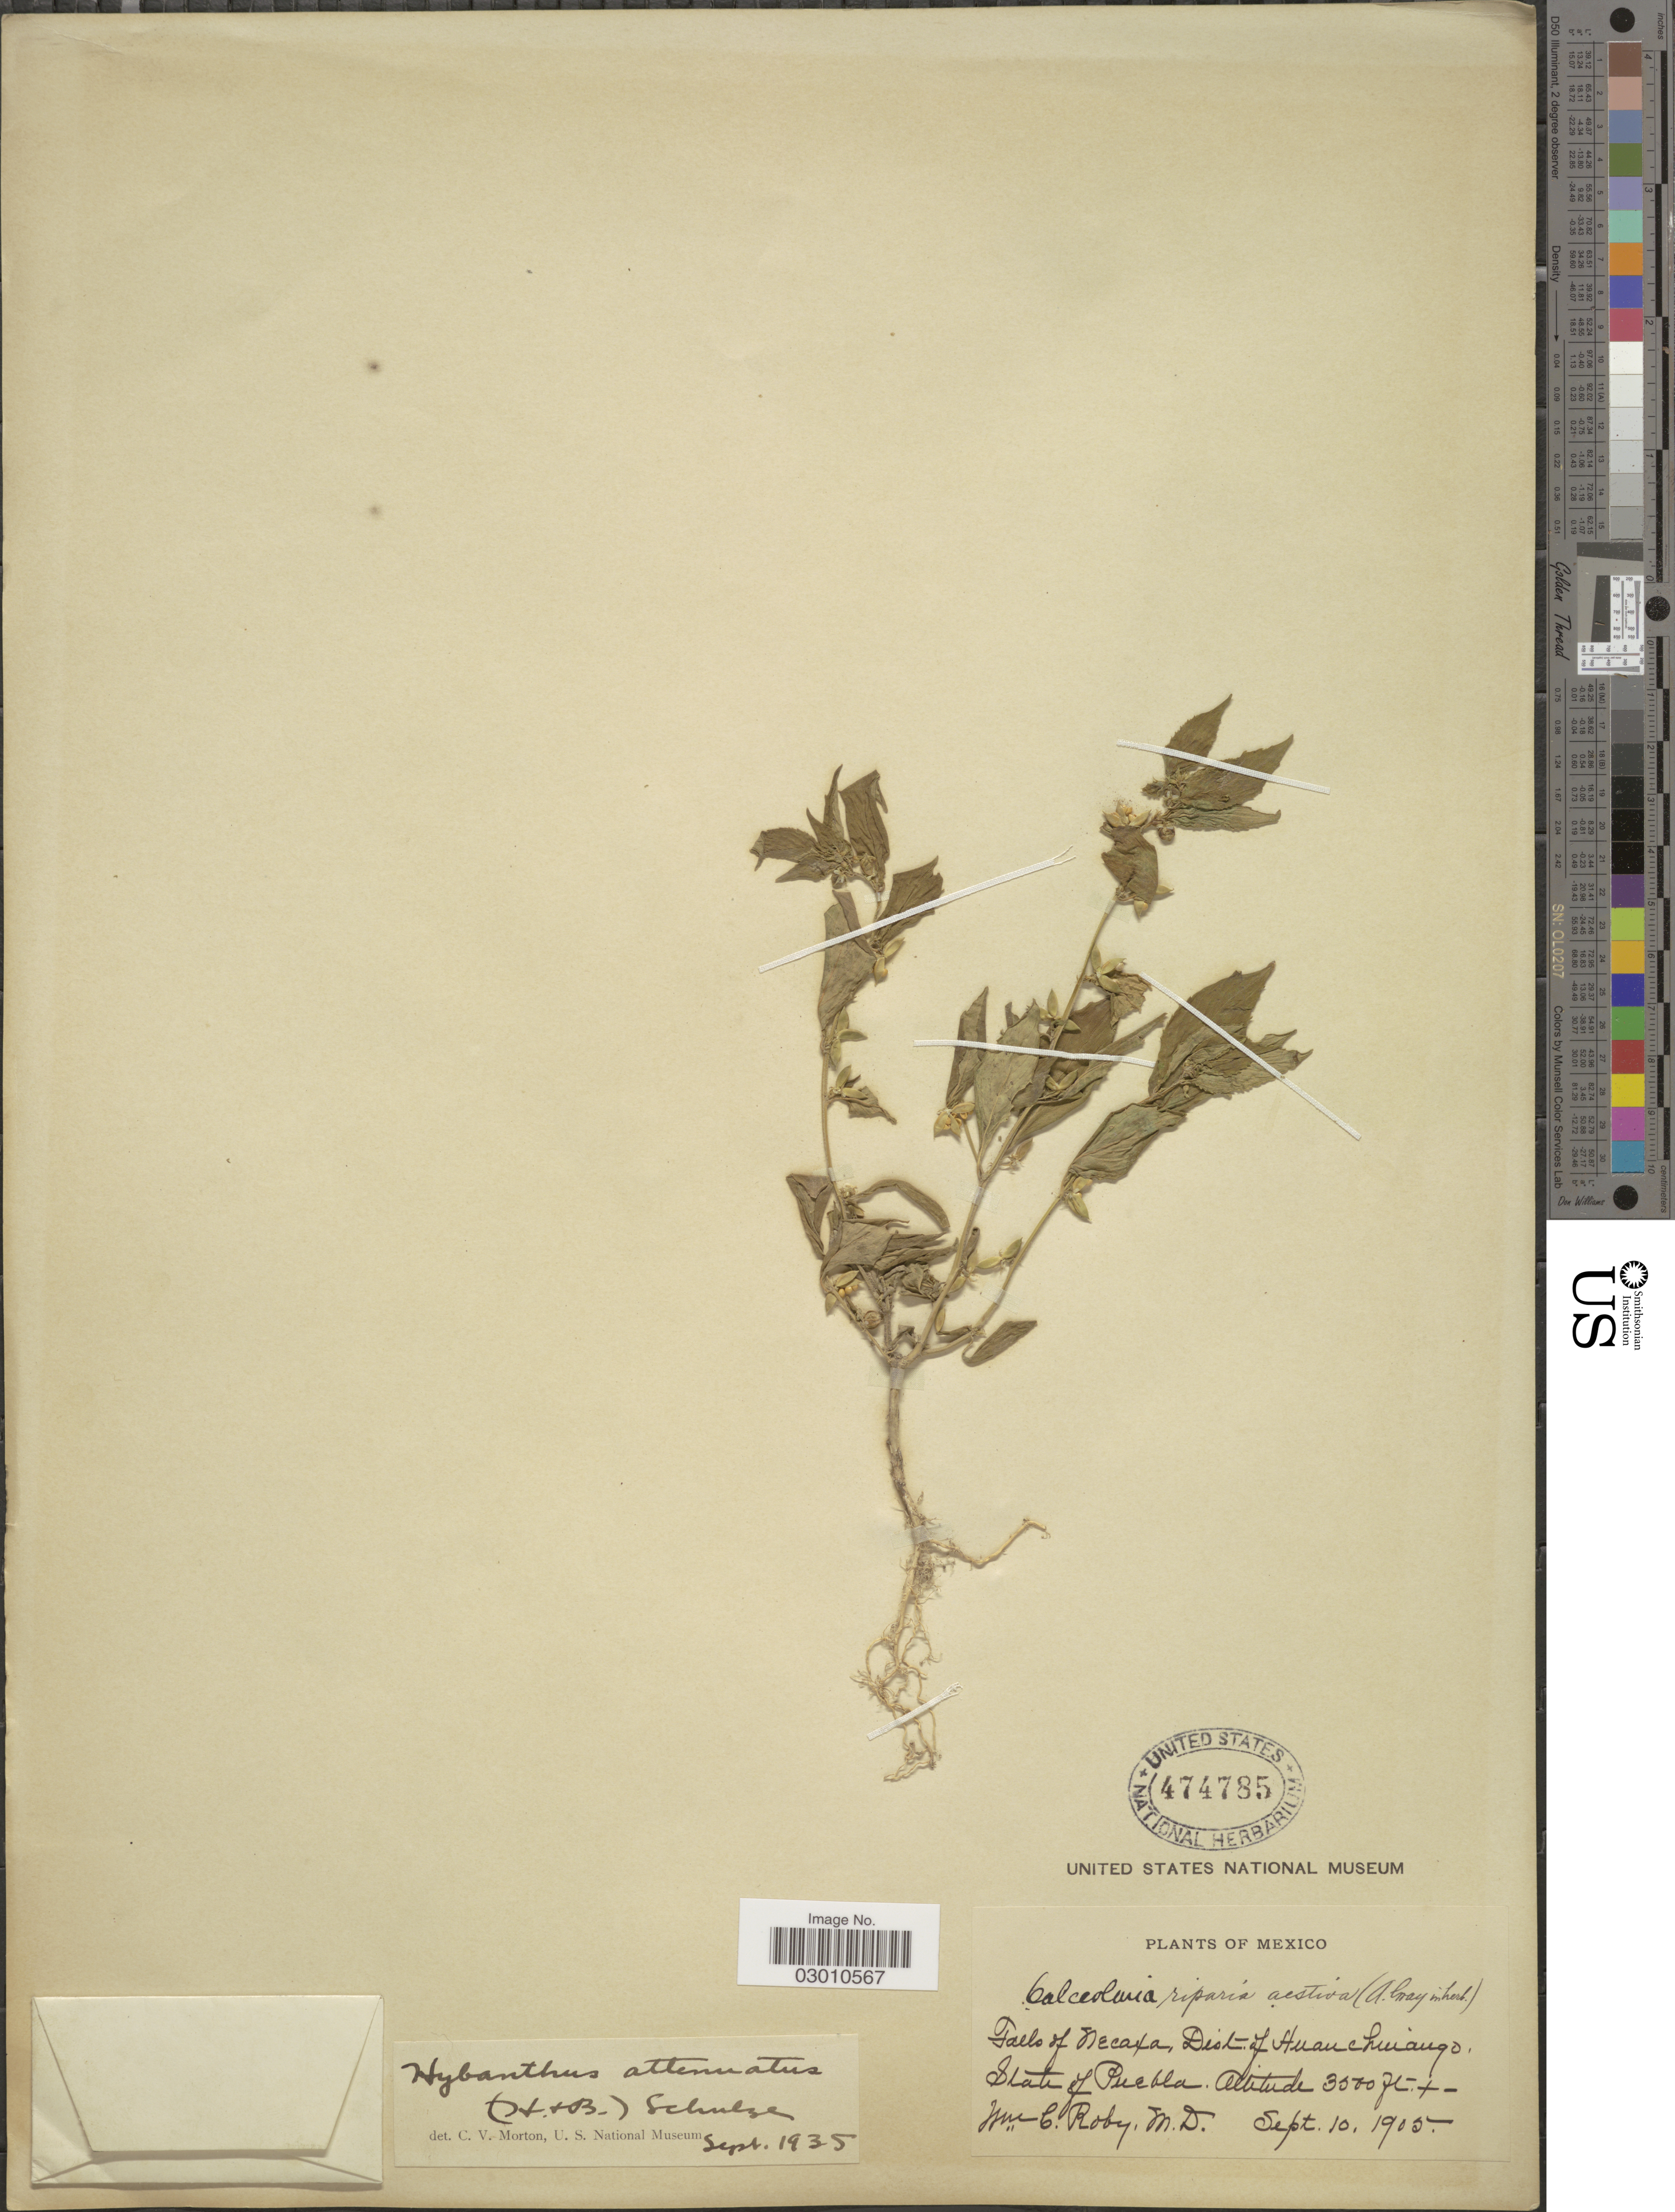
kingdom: Plantae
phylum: Tracheophyta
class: Magnoliopsida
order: Malpighiales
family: Violaceae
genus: Pombalia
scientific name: Pombalia attenuata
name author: (Humb. & Bonpl. ex Willd.) Paula-Souza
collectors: C. Roby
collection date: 1905-09-10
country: Mexico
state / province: Puebla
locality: Falls of Necaxa, Dist. of Huauchinango.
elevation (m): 1067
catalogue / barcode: US 474785